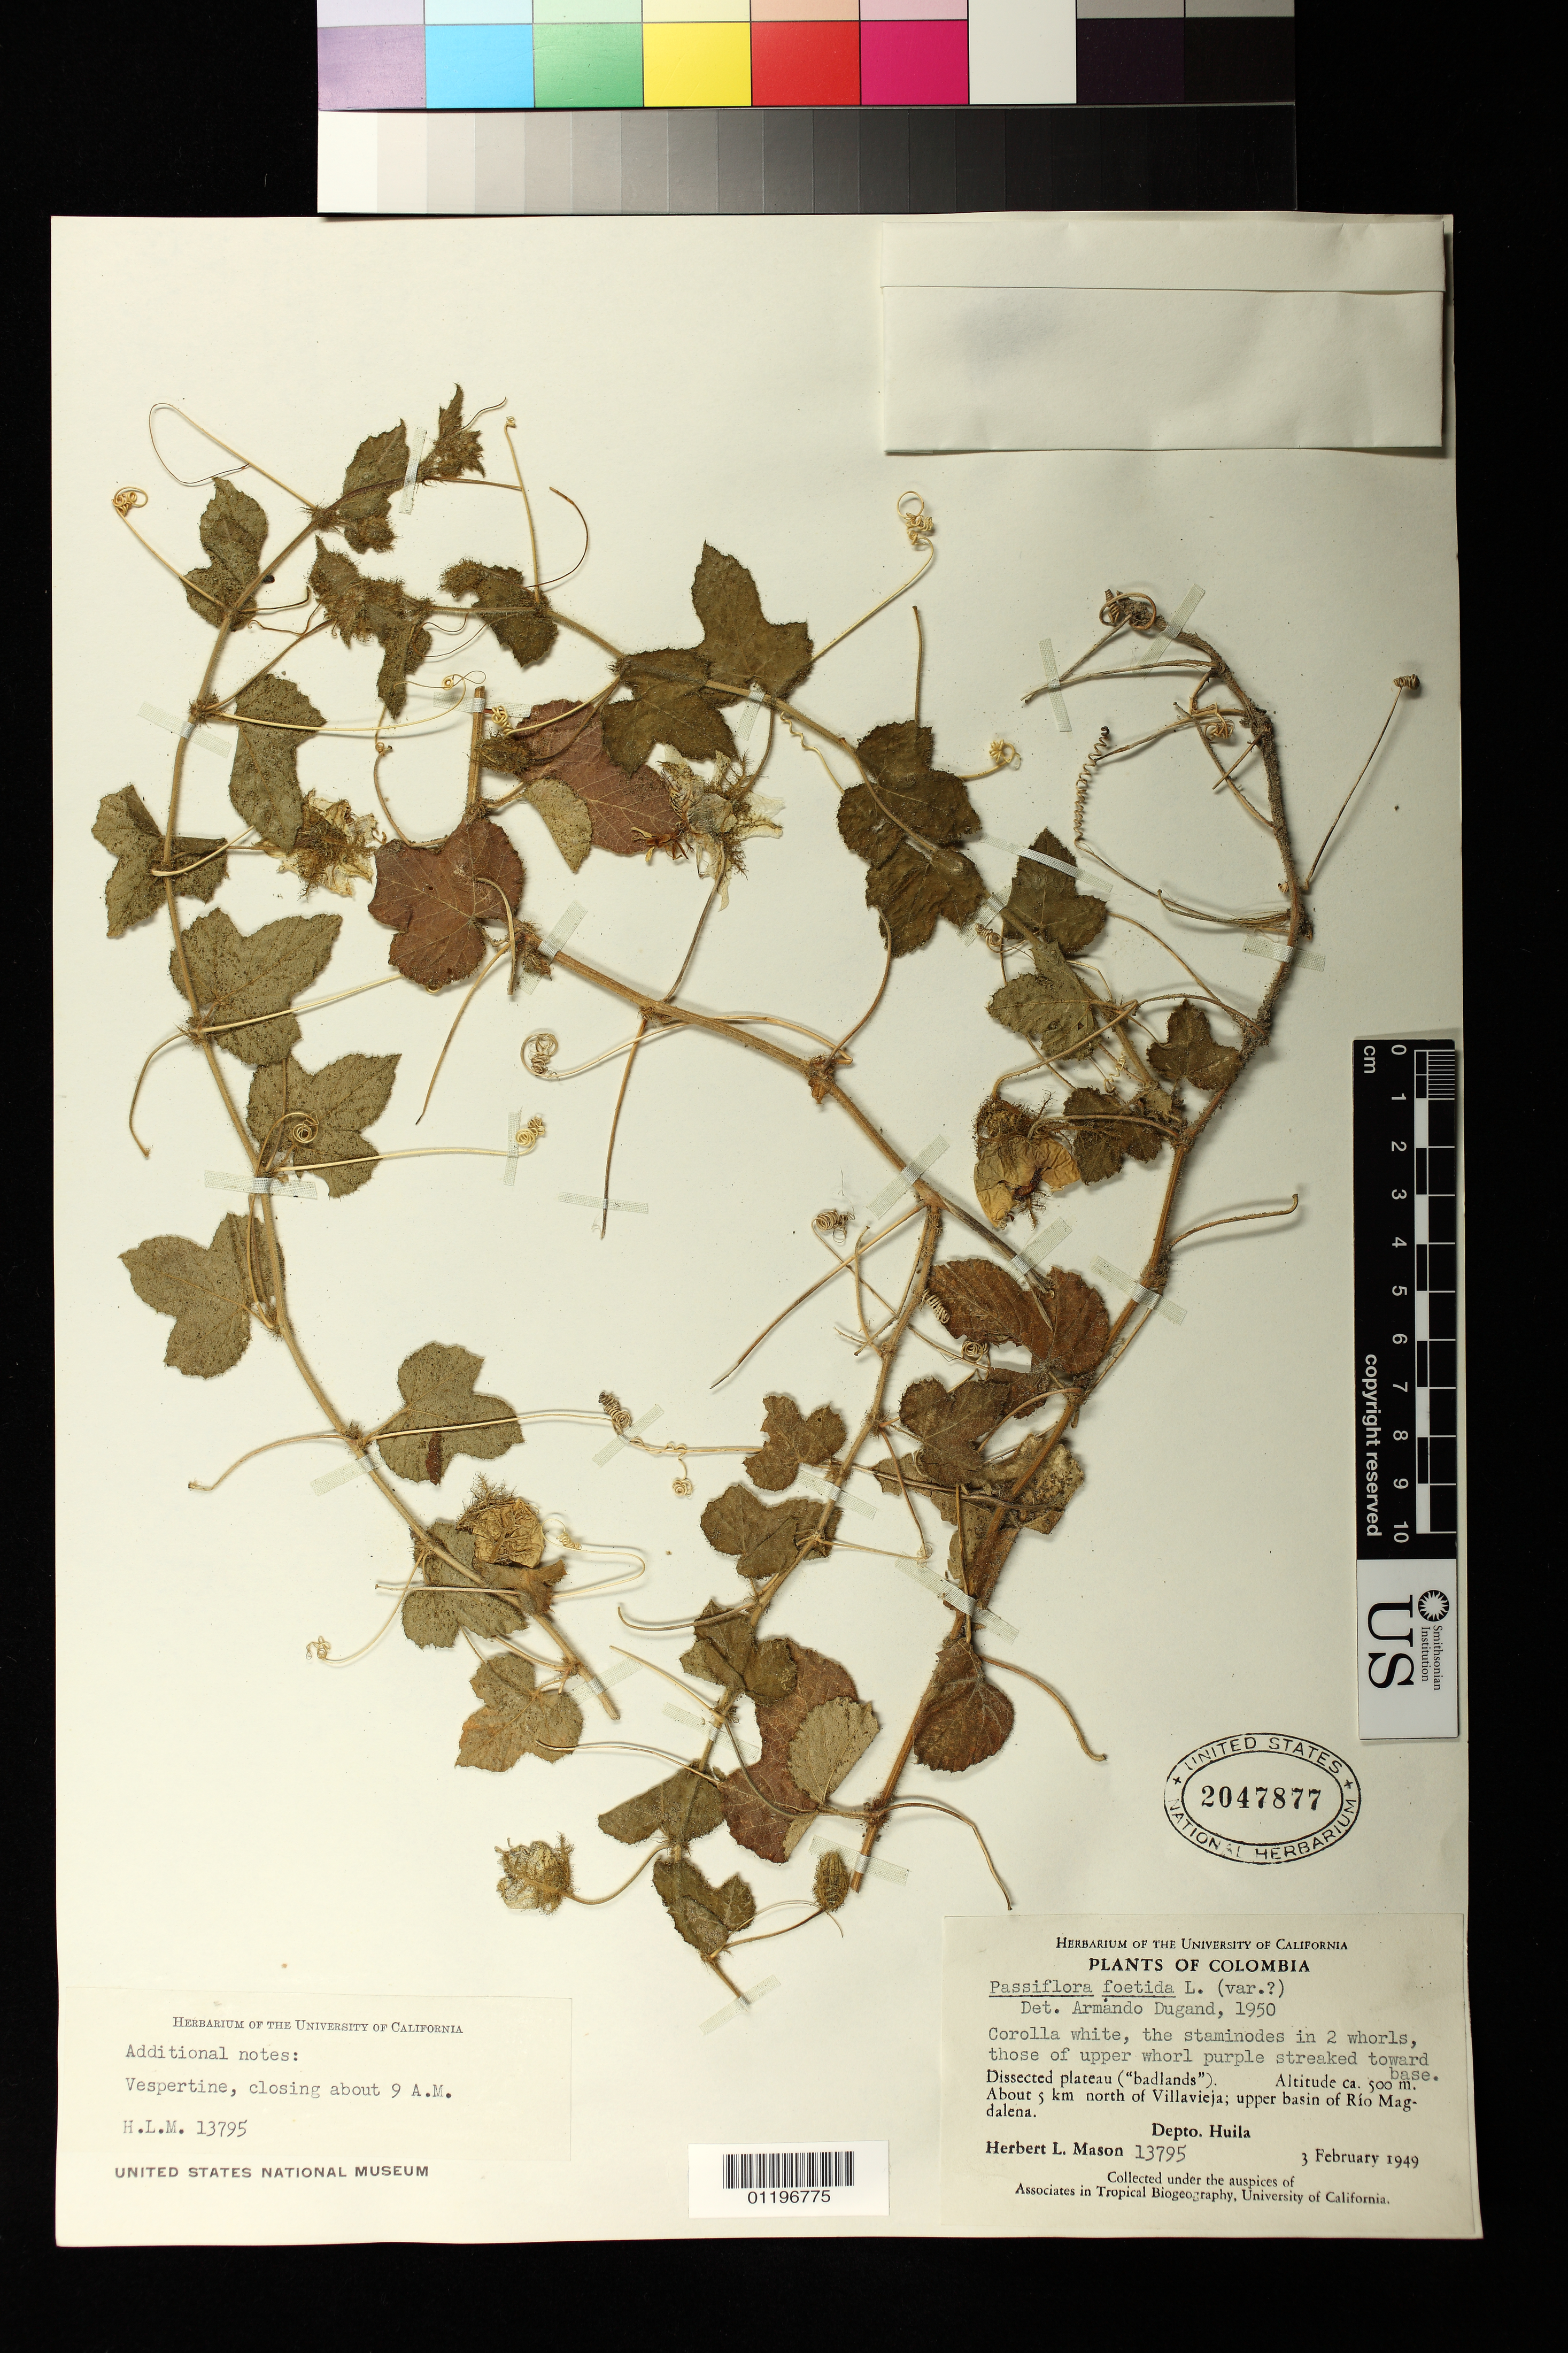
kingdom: Plantae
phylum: Tracheophyta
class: Magnoliopsida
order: Malpighiales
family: Passifloraceae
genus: Passiflora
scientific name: Passiflora foetida var. nigelliflora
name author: (Hook.) Mast.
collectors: H. L. Mason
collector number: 13795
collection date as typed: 02 Mar 1949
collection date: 1949-03-02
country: Colombia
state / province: Huila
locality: Dissected plateau ( "badlands")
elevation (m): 500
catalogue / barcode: US 2047877